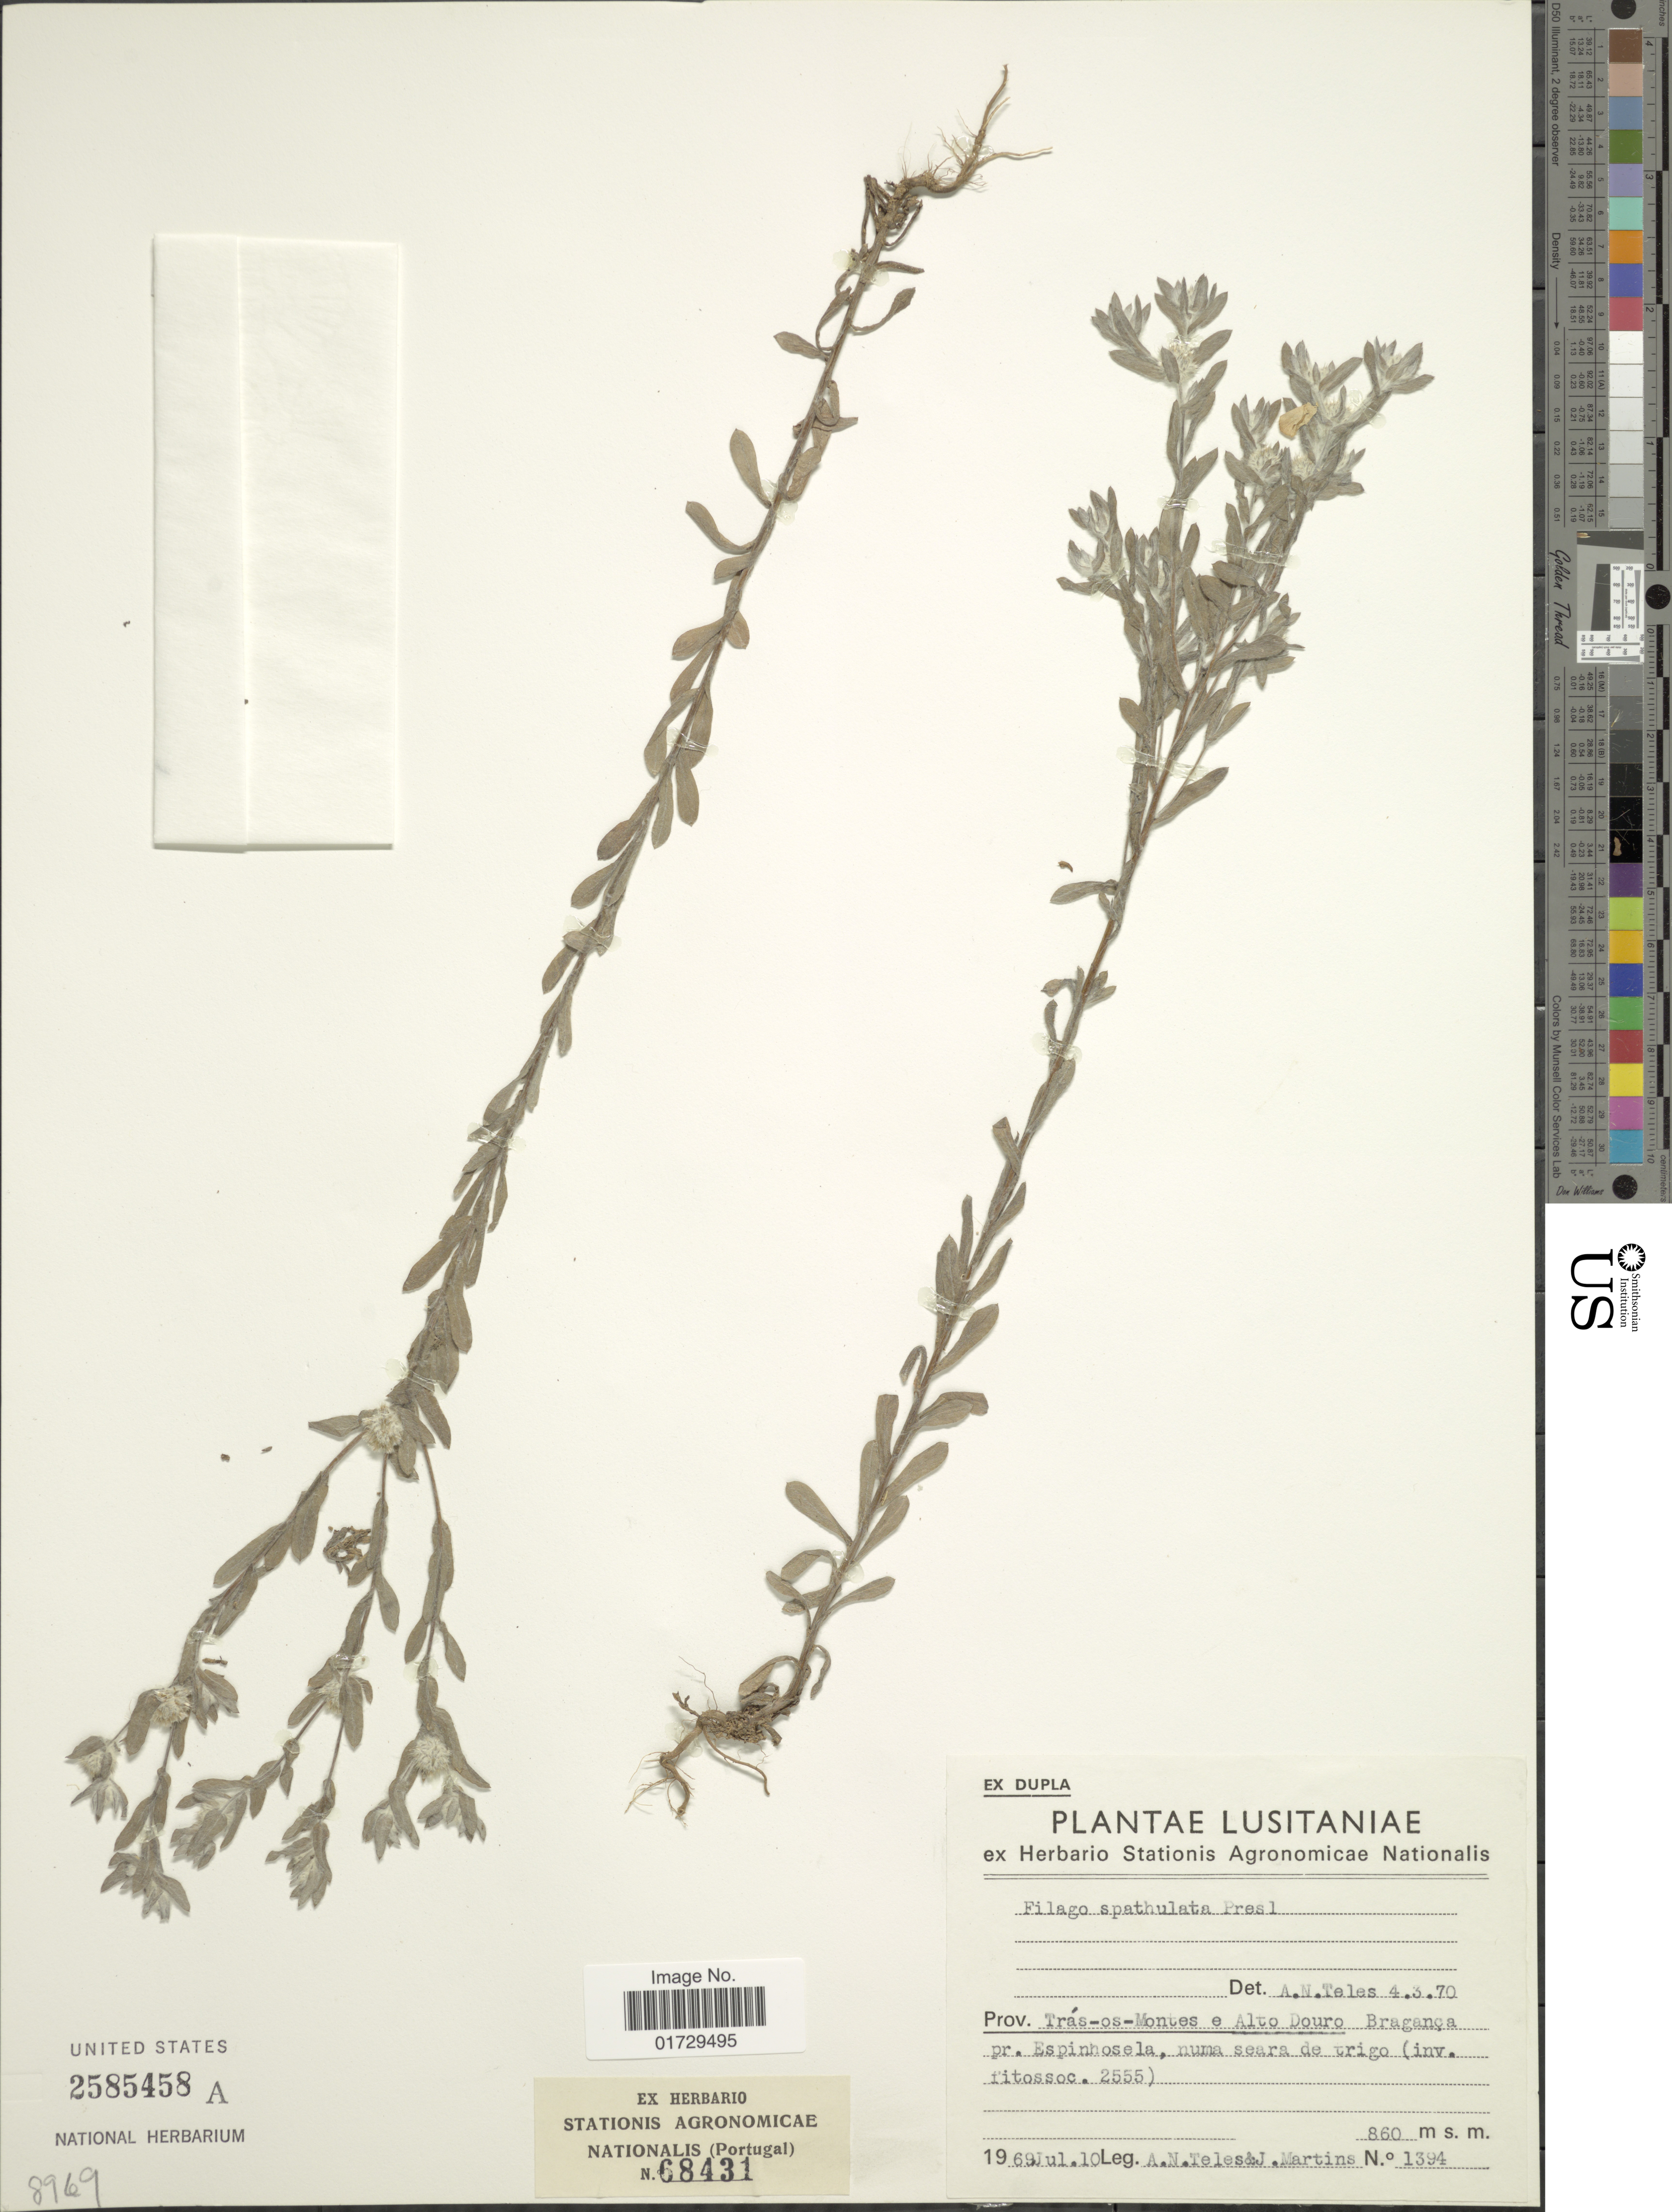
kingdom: Plantae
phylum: Tracheophyta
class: Magnoliopsida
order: Asterales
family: Asteraceae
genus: Filago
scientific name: Filago spathulata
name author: C. Presl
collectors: A. Teles & J. Martins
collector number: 1394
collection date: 1969-07-10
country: Portugal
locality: Lusitaniae, Prov. Tas-os-Montes e Alto Douro Baranca pr. Espinhosela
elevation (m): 860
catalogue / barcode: US 2585458A